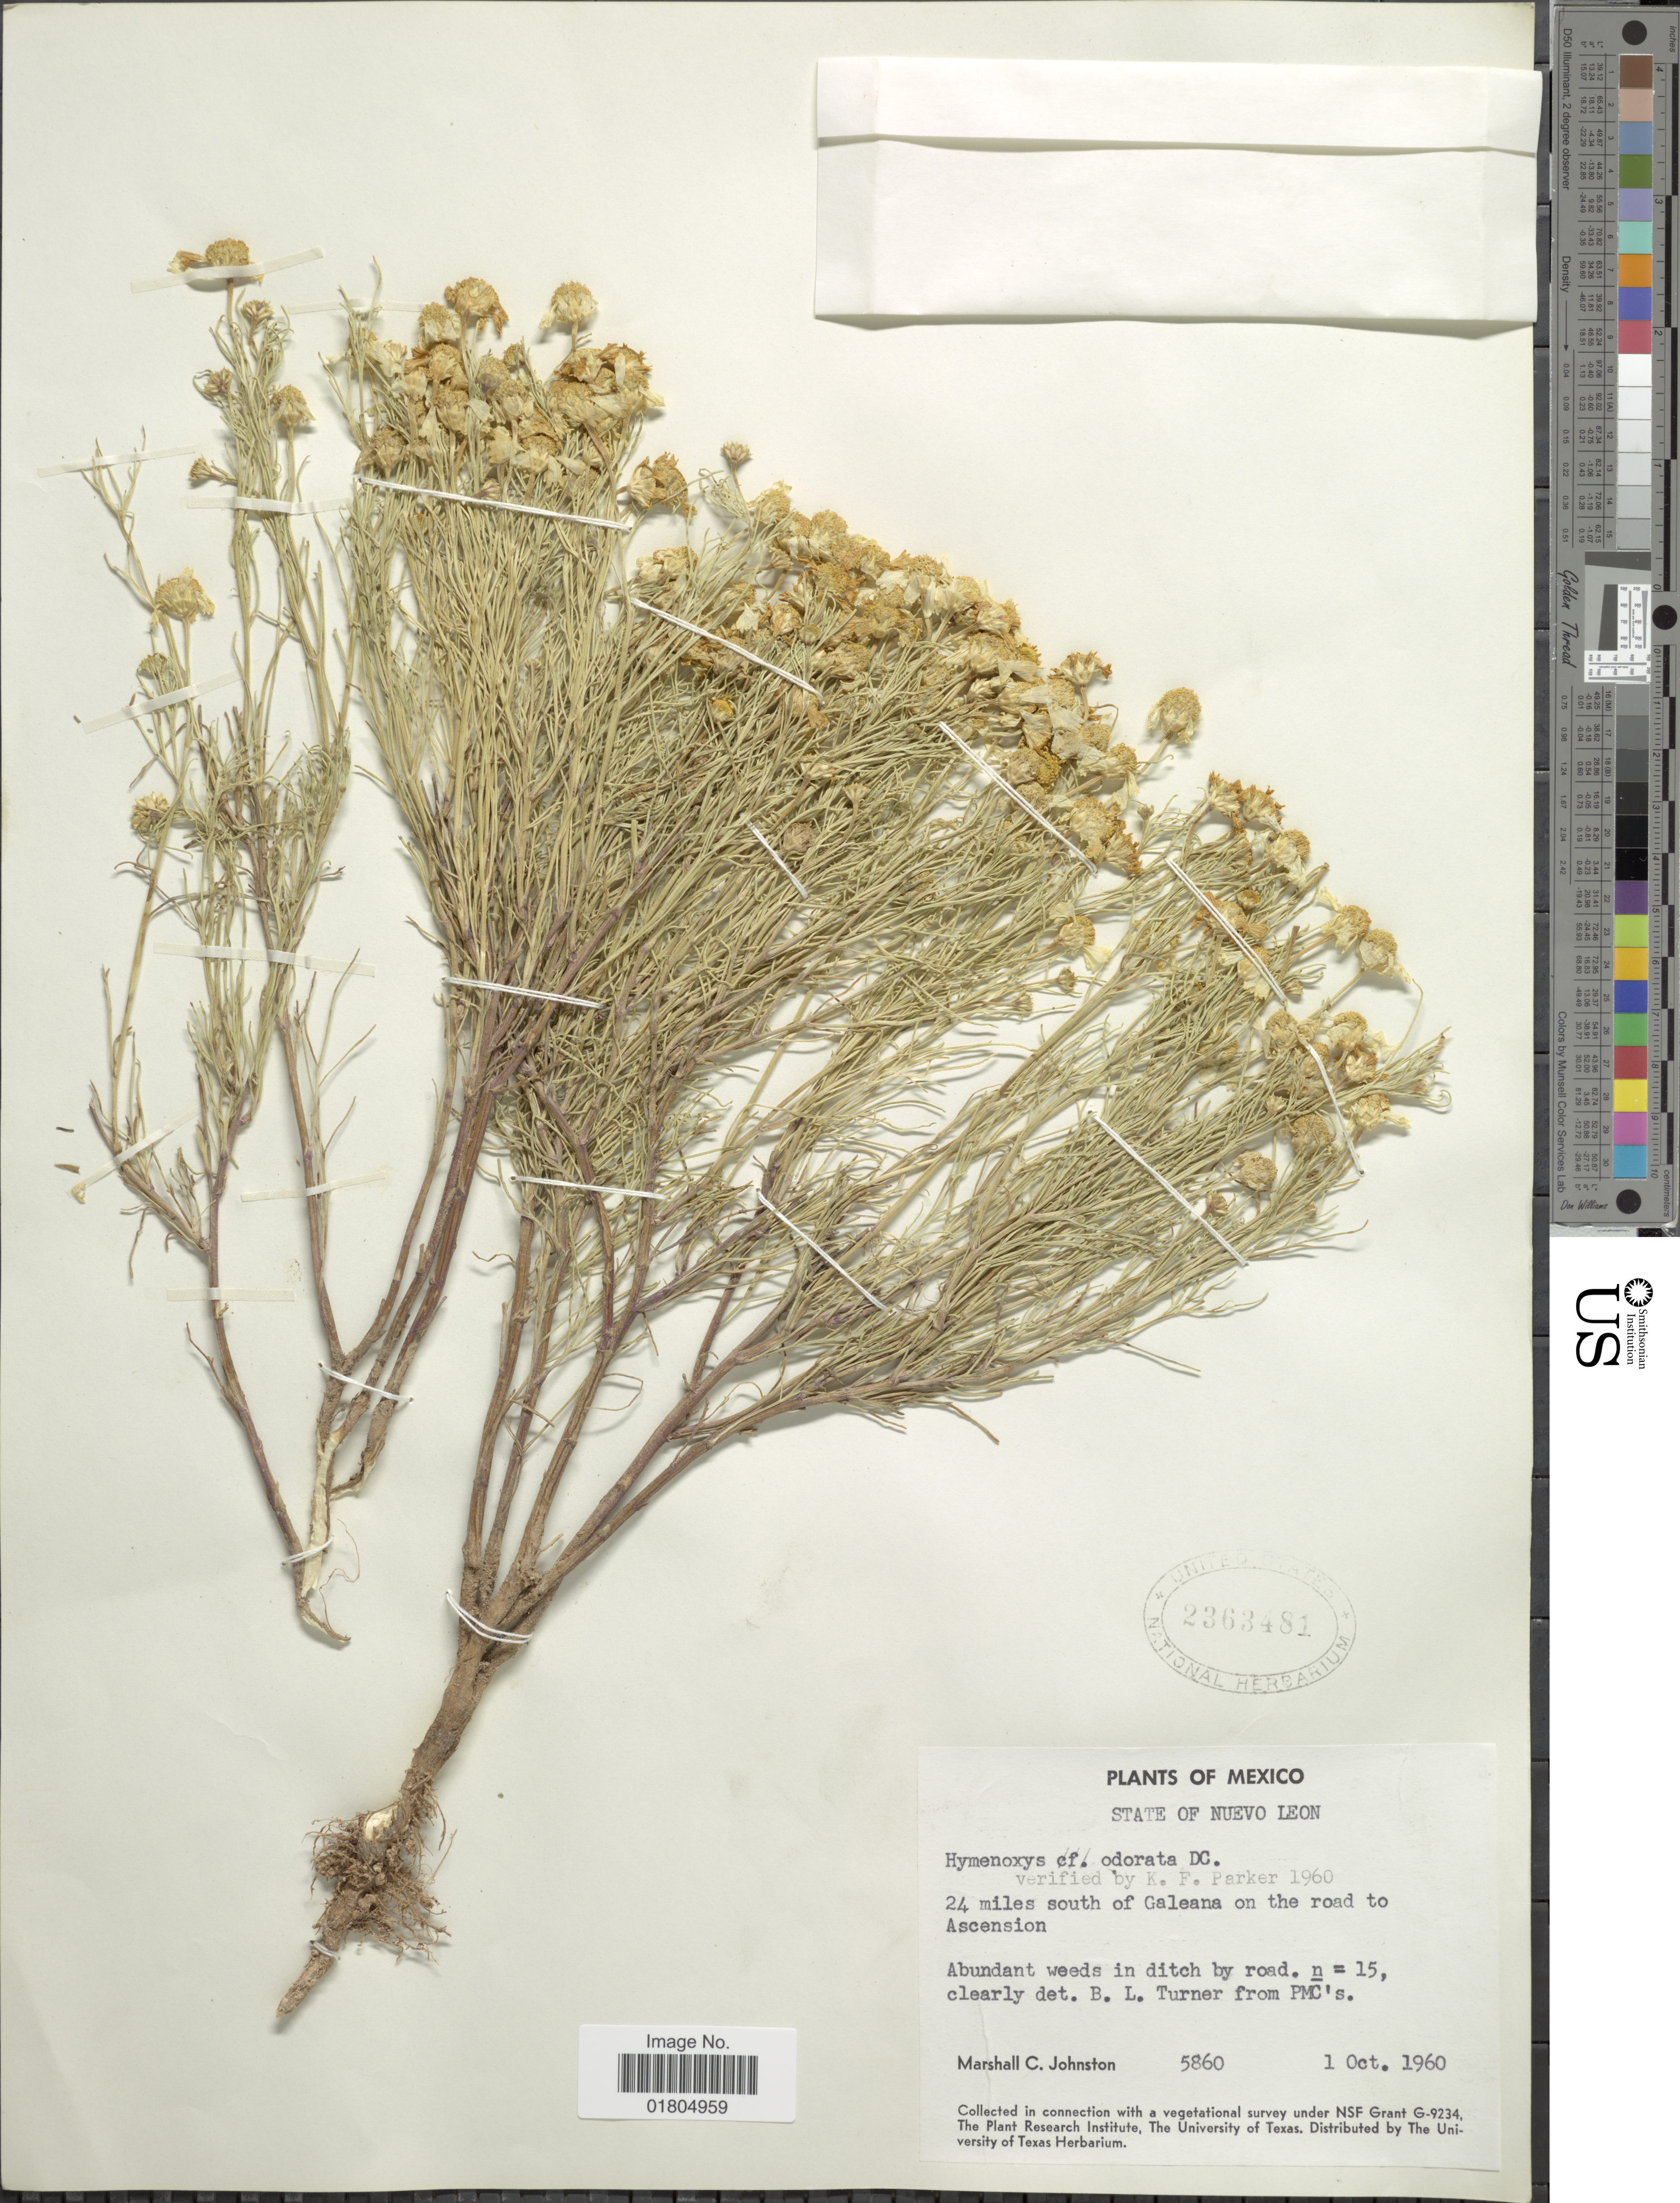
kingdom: Plantae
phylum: Tracheophyta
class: Magnoliopsida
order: Asterales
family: Asteraceae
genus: Hymenoxys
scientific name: Hymenoxys odorata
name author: DC.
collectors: M. Johnston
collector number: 5860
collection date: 1960-10-01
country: Mexico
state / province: Nuevo León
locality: State of Nuevo Leon, 24 miles south of Galeana on the road to Ascension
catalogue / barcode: US 2363481